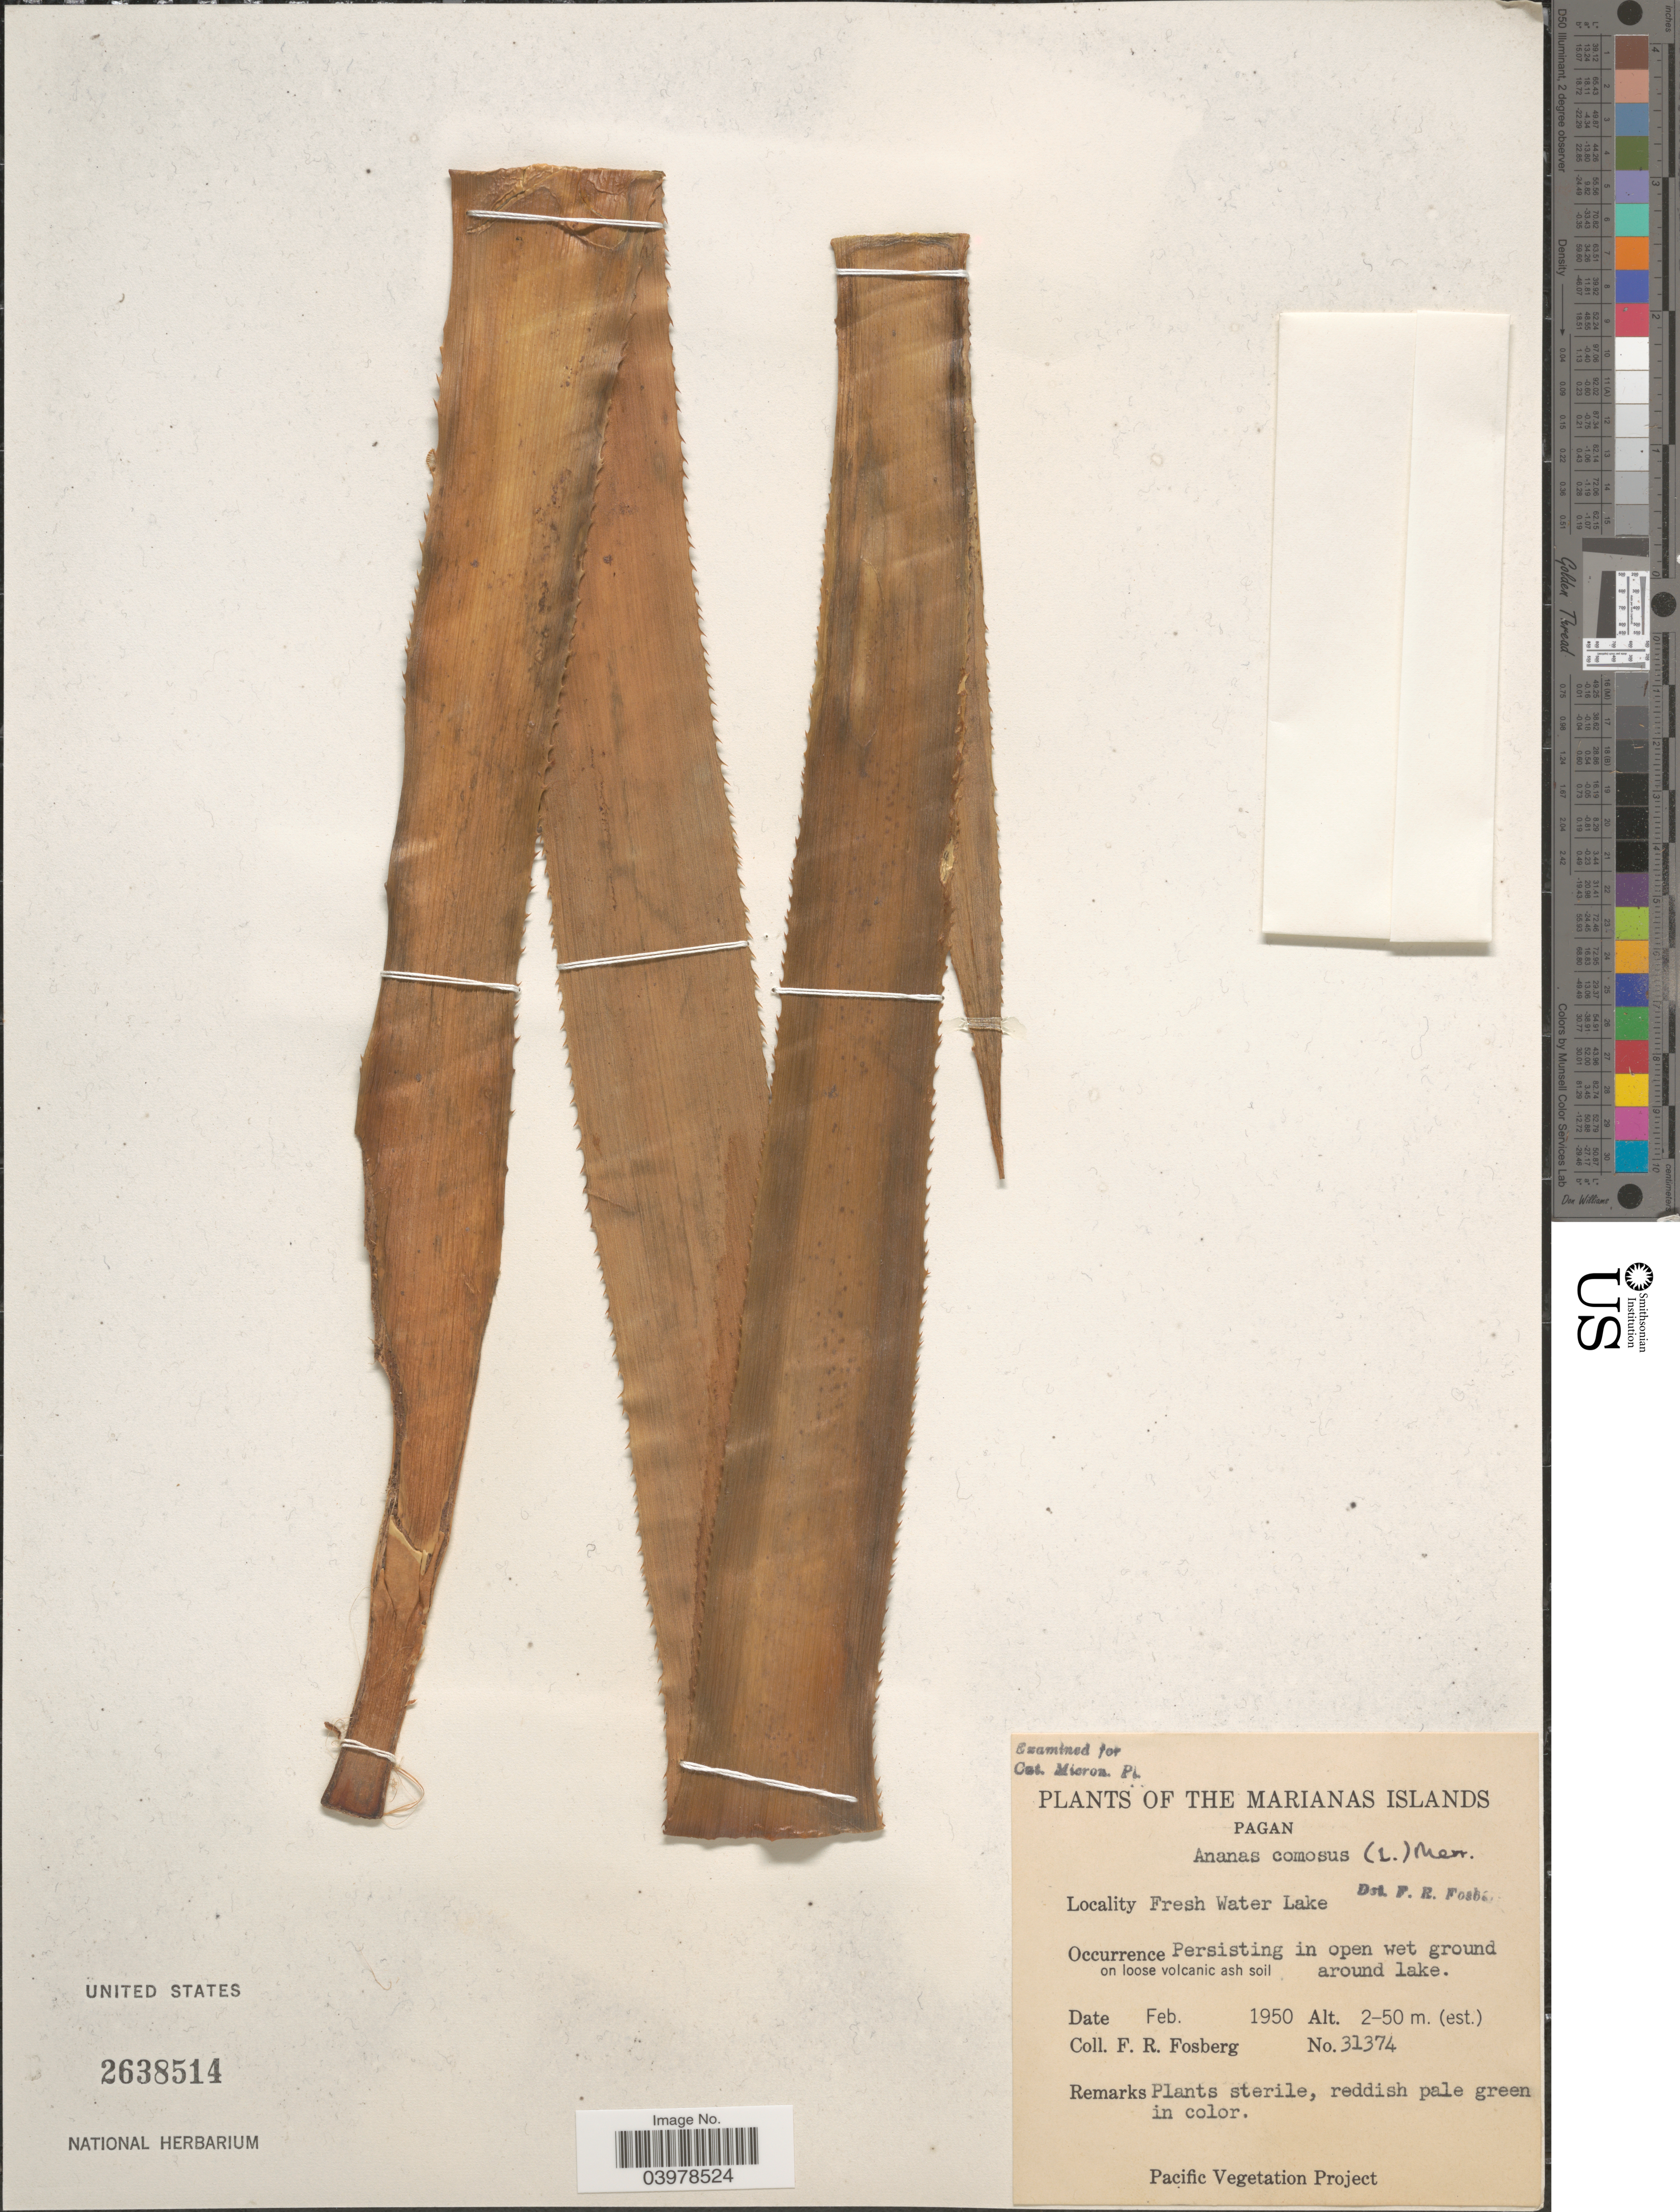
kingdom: Plantae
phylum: Tracheophyta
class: Liliopsida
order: Poales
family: Bromeliaceae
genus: Ananas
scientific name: Ananas comosus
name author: (L.) Merr.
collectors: F. R. Fosberg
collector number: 31374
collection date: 1950-02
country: Northern Mariana Islands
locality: Marianas Islands. Pagan. Fresh Water Lake.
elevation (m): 2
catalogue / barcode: US 2638514